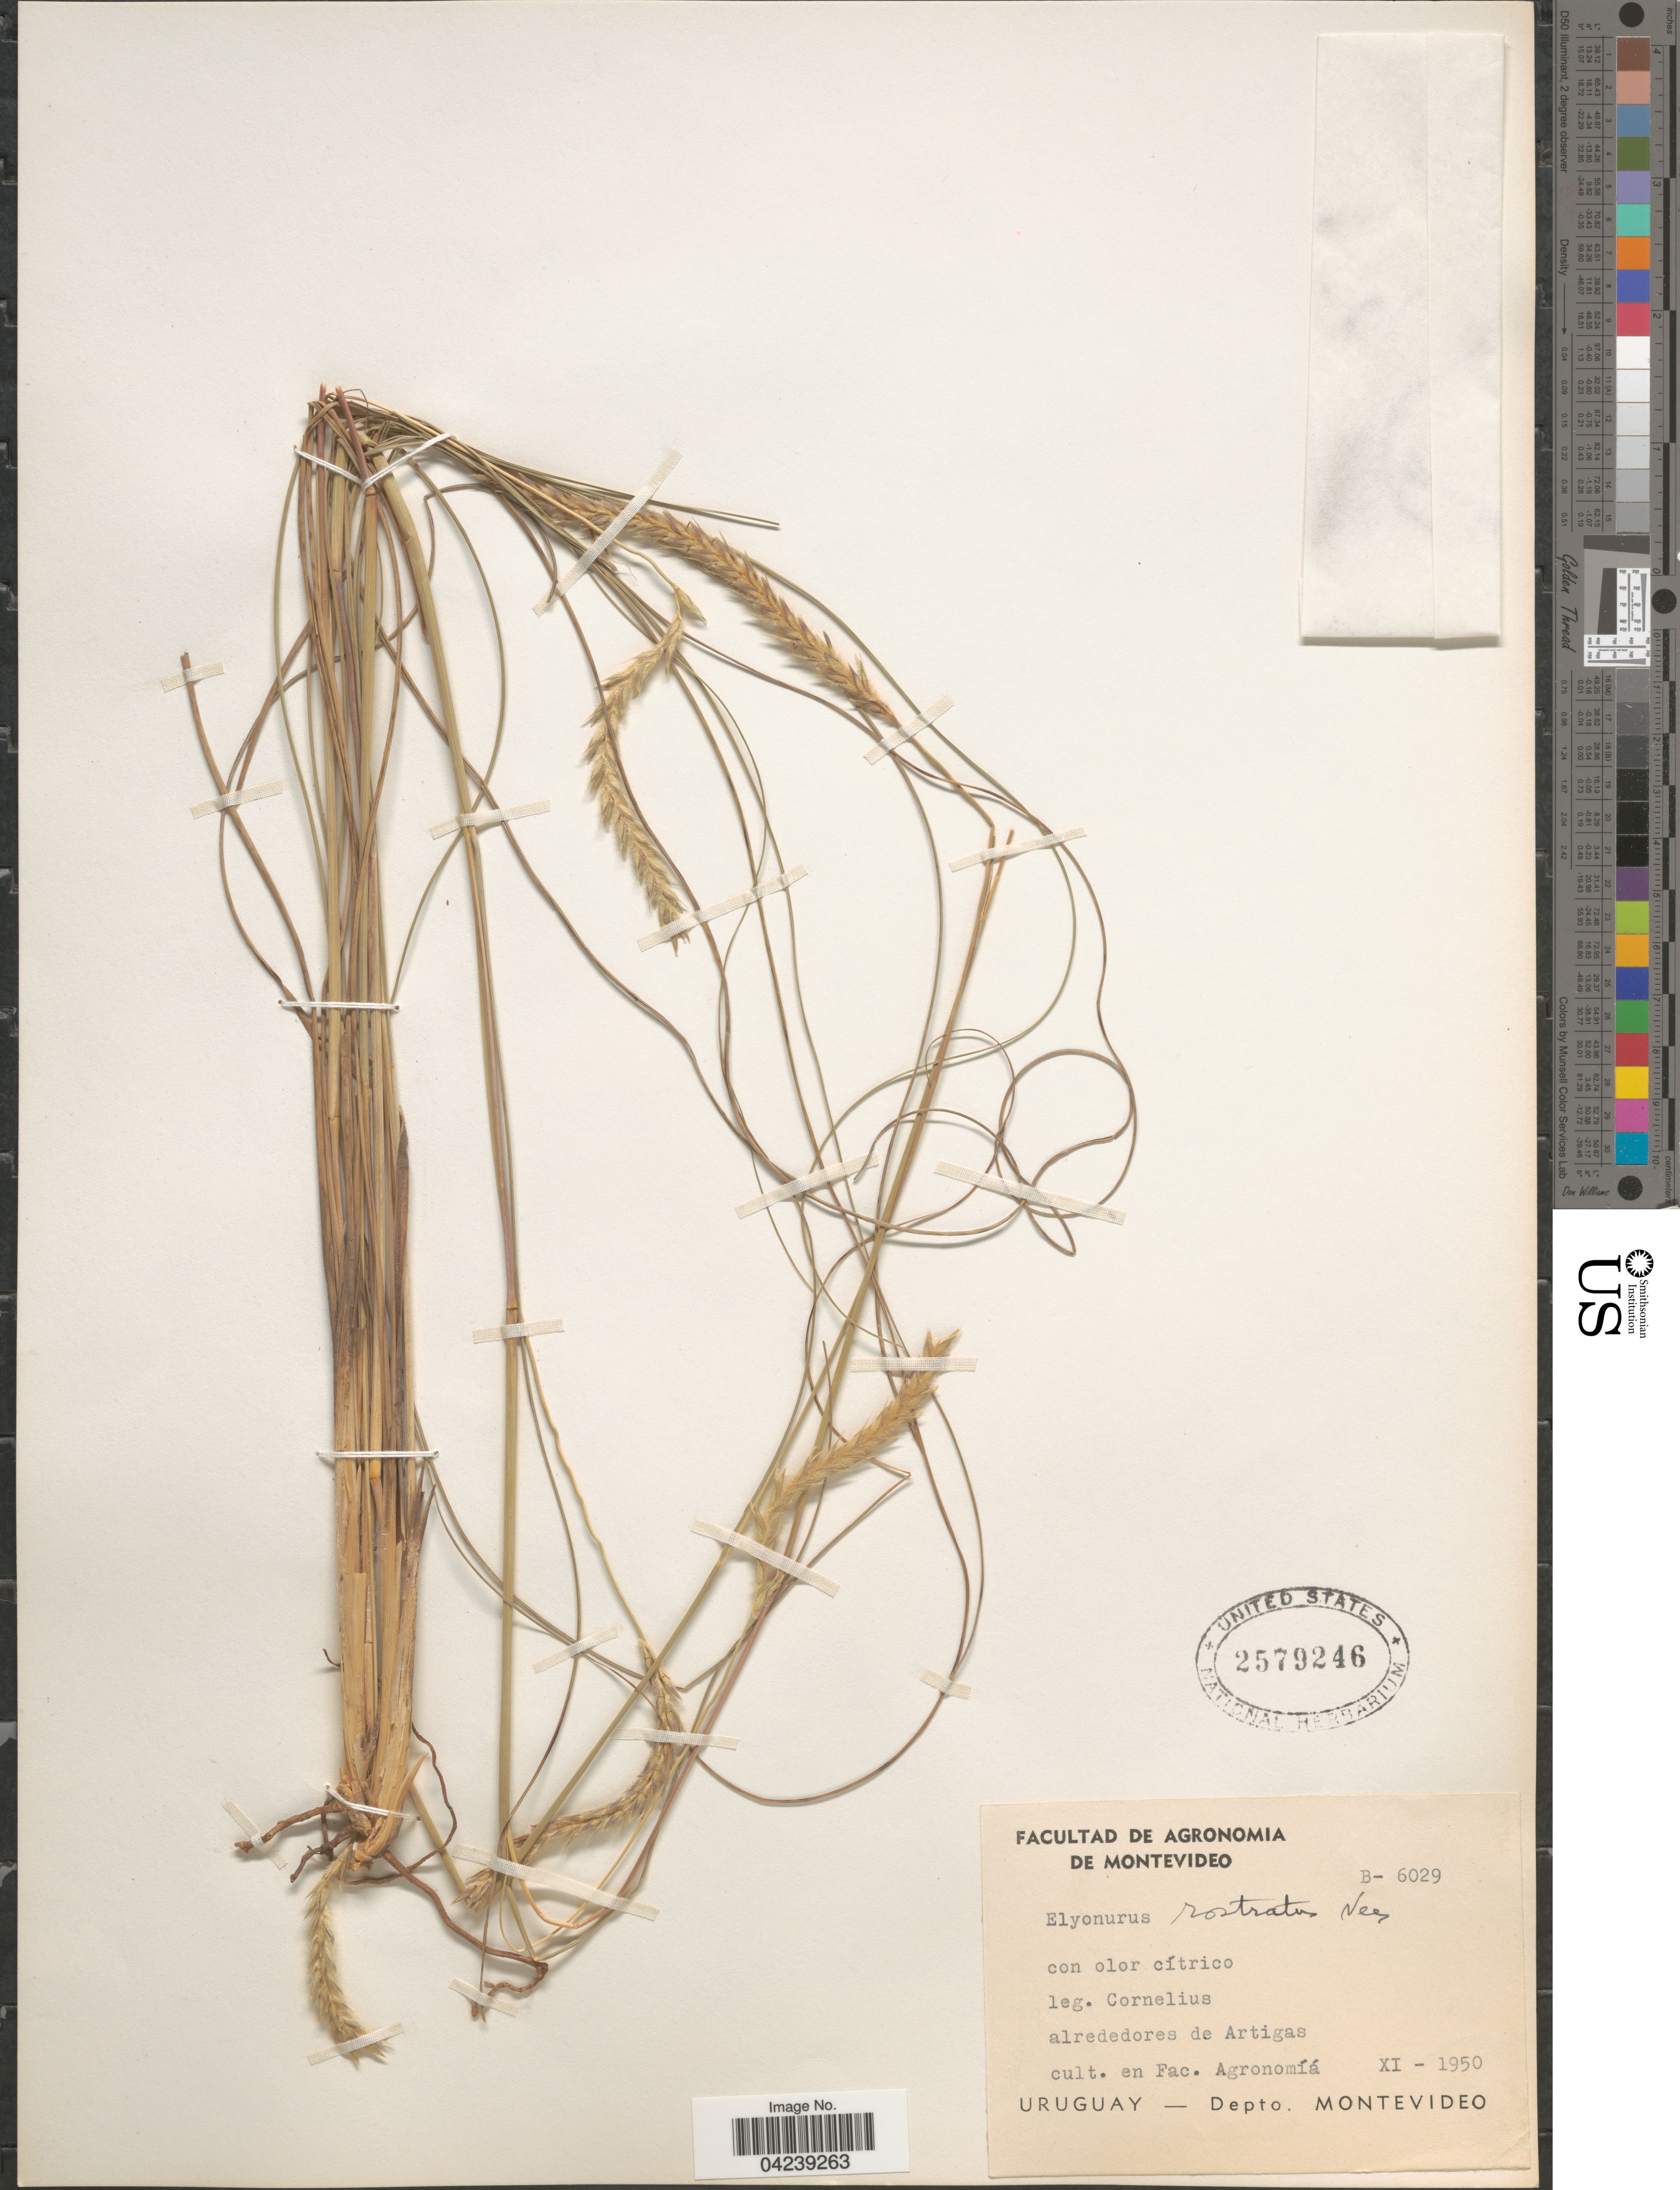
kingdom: Plantae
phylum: Tracheophyta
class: Liliopsida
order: Poales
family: Poaceae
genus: Elionurus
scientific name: Elionurus muticus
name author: (Spreng.) Kuntze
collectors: Cornelius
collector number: B-6029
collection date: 1950-11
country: Uruguay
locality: En Fac. Agronomíá.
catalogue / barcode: US 2579246